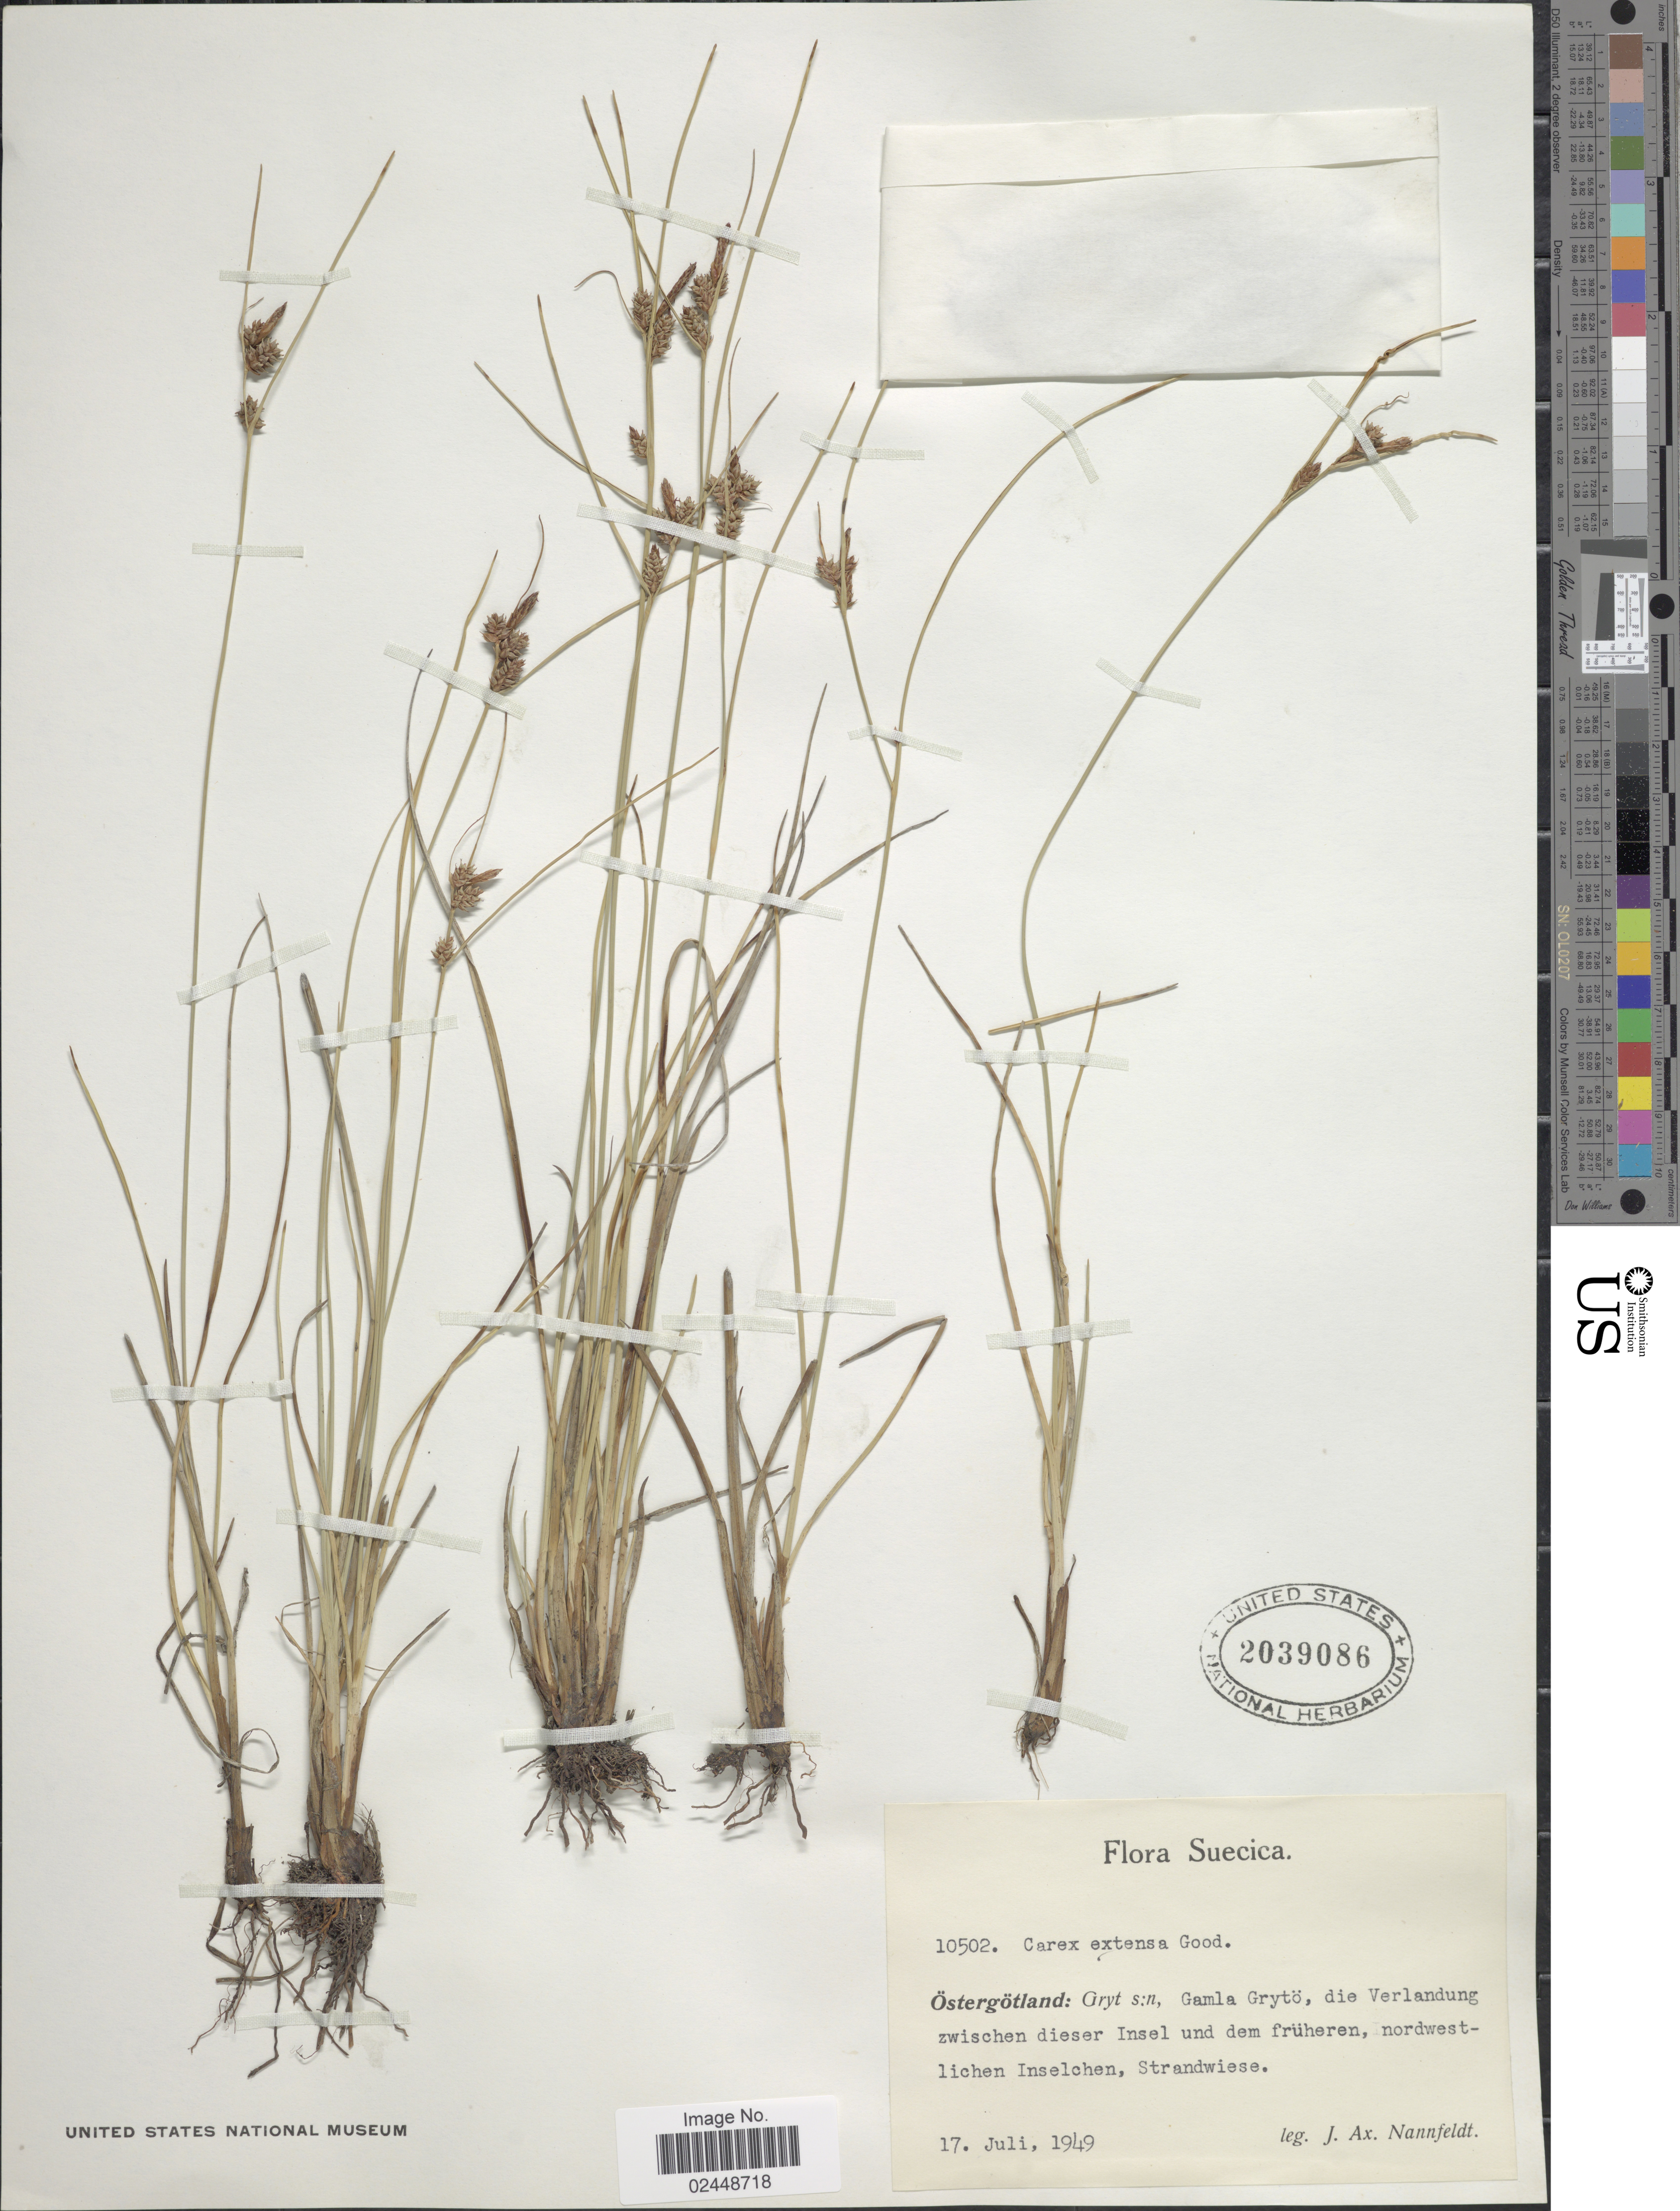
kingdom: Plantae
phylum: Tracheophyta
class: Liliopsida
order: Poales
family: Cyperaceae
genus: Carex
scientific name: Carex extensa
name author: Gooden.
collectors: J. Nannfeldt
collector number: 10502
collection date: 1949-07-17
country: Sweden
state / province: Östergötland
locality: Suecica, Gryt s:n, Gamla Gryto, die Verlandung zwischen dieser Insel und dem fruheren, nordwesrlichen Inselchen, Strandwiese.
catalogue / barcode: US 2039086